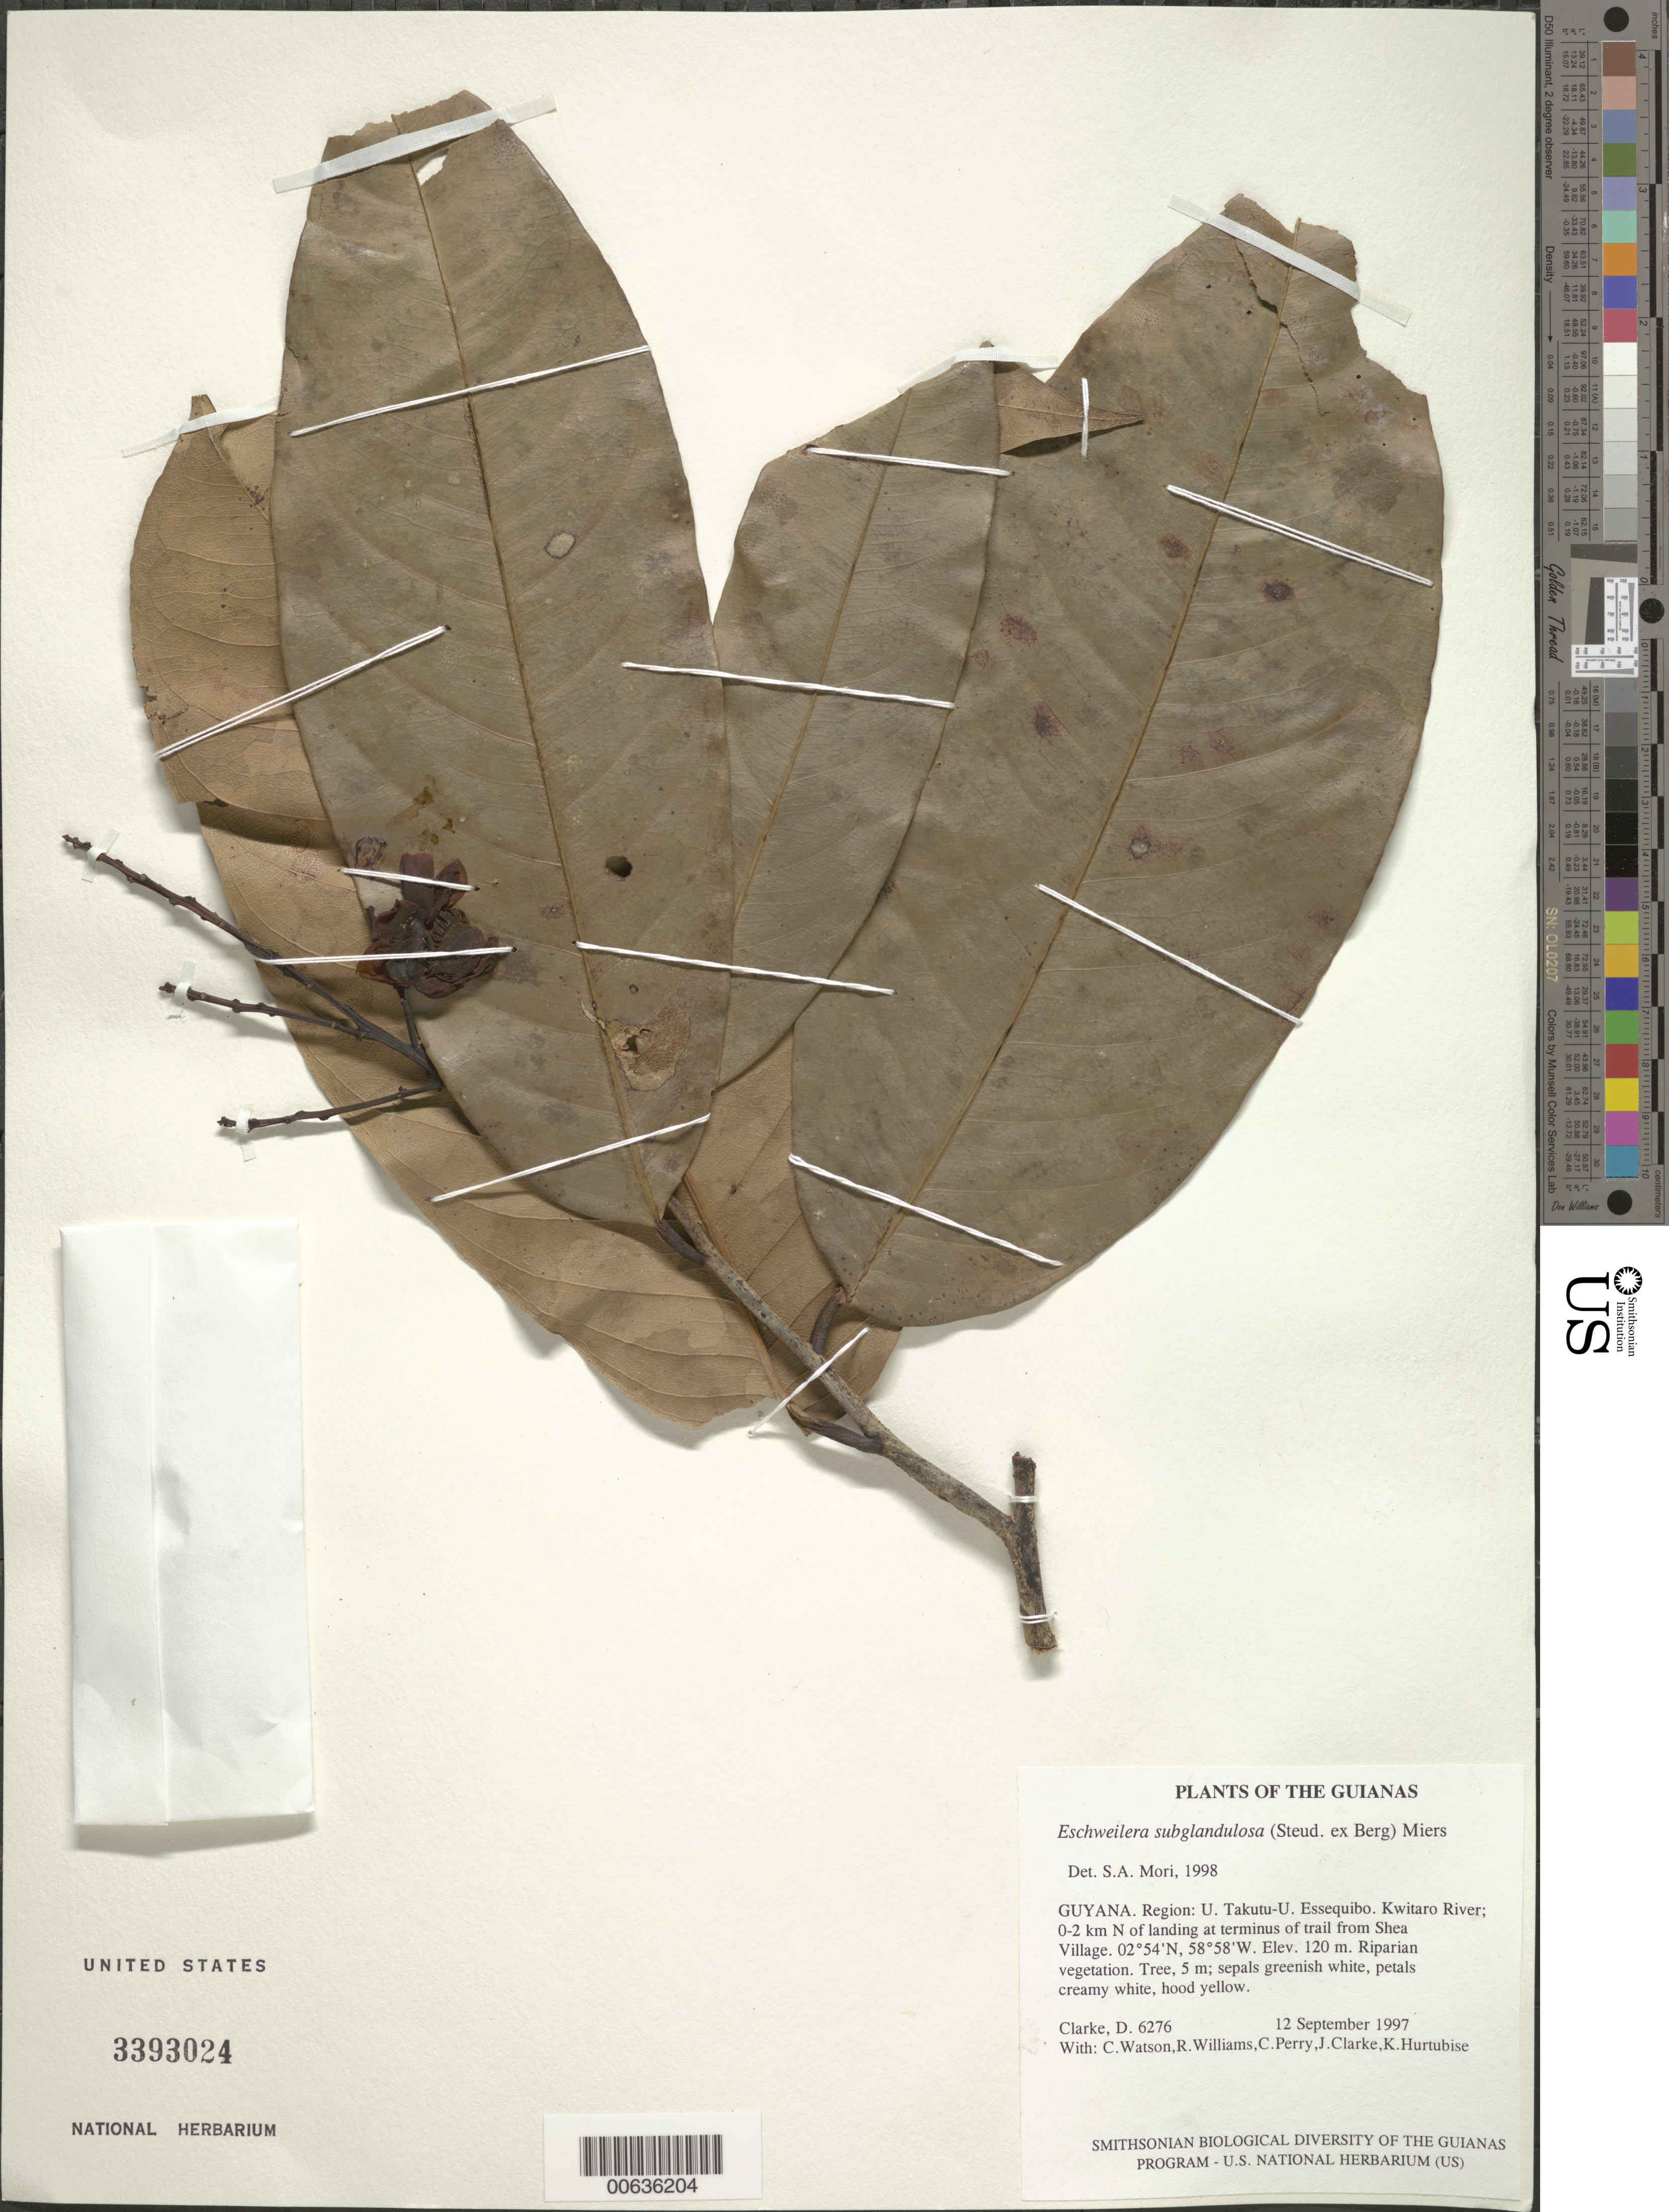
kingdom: Plantae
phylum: Tracheophyta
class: Magnoliopsida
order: Ericales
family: Lecythidaceae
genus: Eschweilera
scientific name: Eschweilera subglandulosa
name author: (Steud. ex Berg) Miers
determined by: Mori, Scott A.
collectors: H. D. Clarke, C. Watson, R. Williams, C. Perry, J. Clarke & K. Hurtubise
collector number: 6276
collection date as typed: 12 September 1997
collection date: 1997-09-12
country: Guyana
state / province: U. Takutu-U. Essequibo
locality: Kwitaro River; 0-2 km N of landing at terminus of trail from Shea Village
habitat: Riparian vegetation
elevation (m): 120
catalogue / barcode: US 3393024